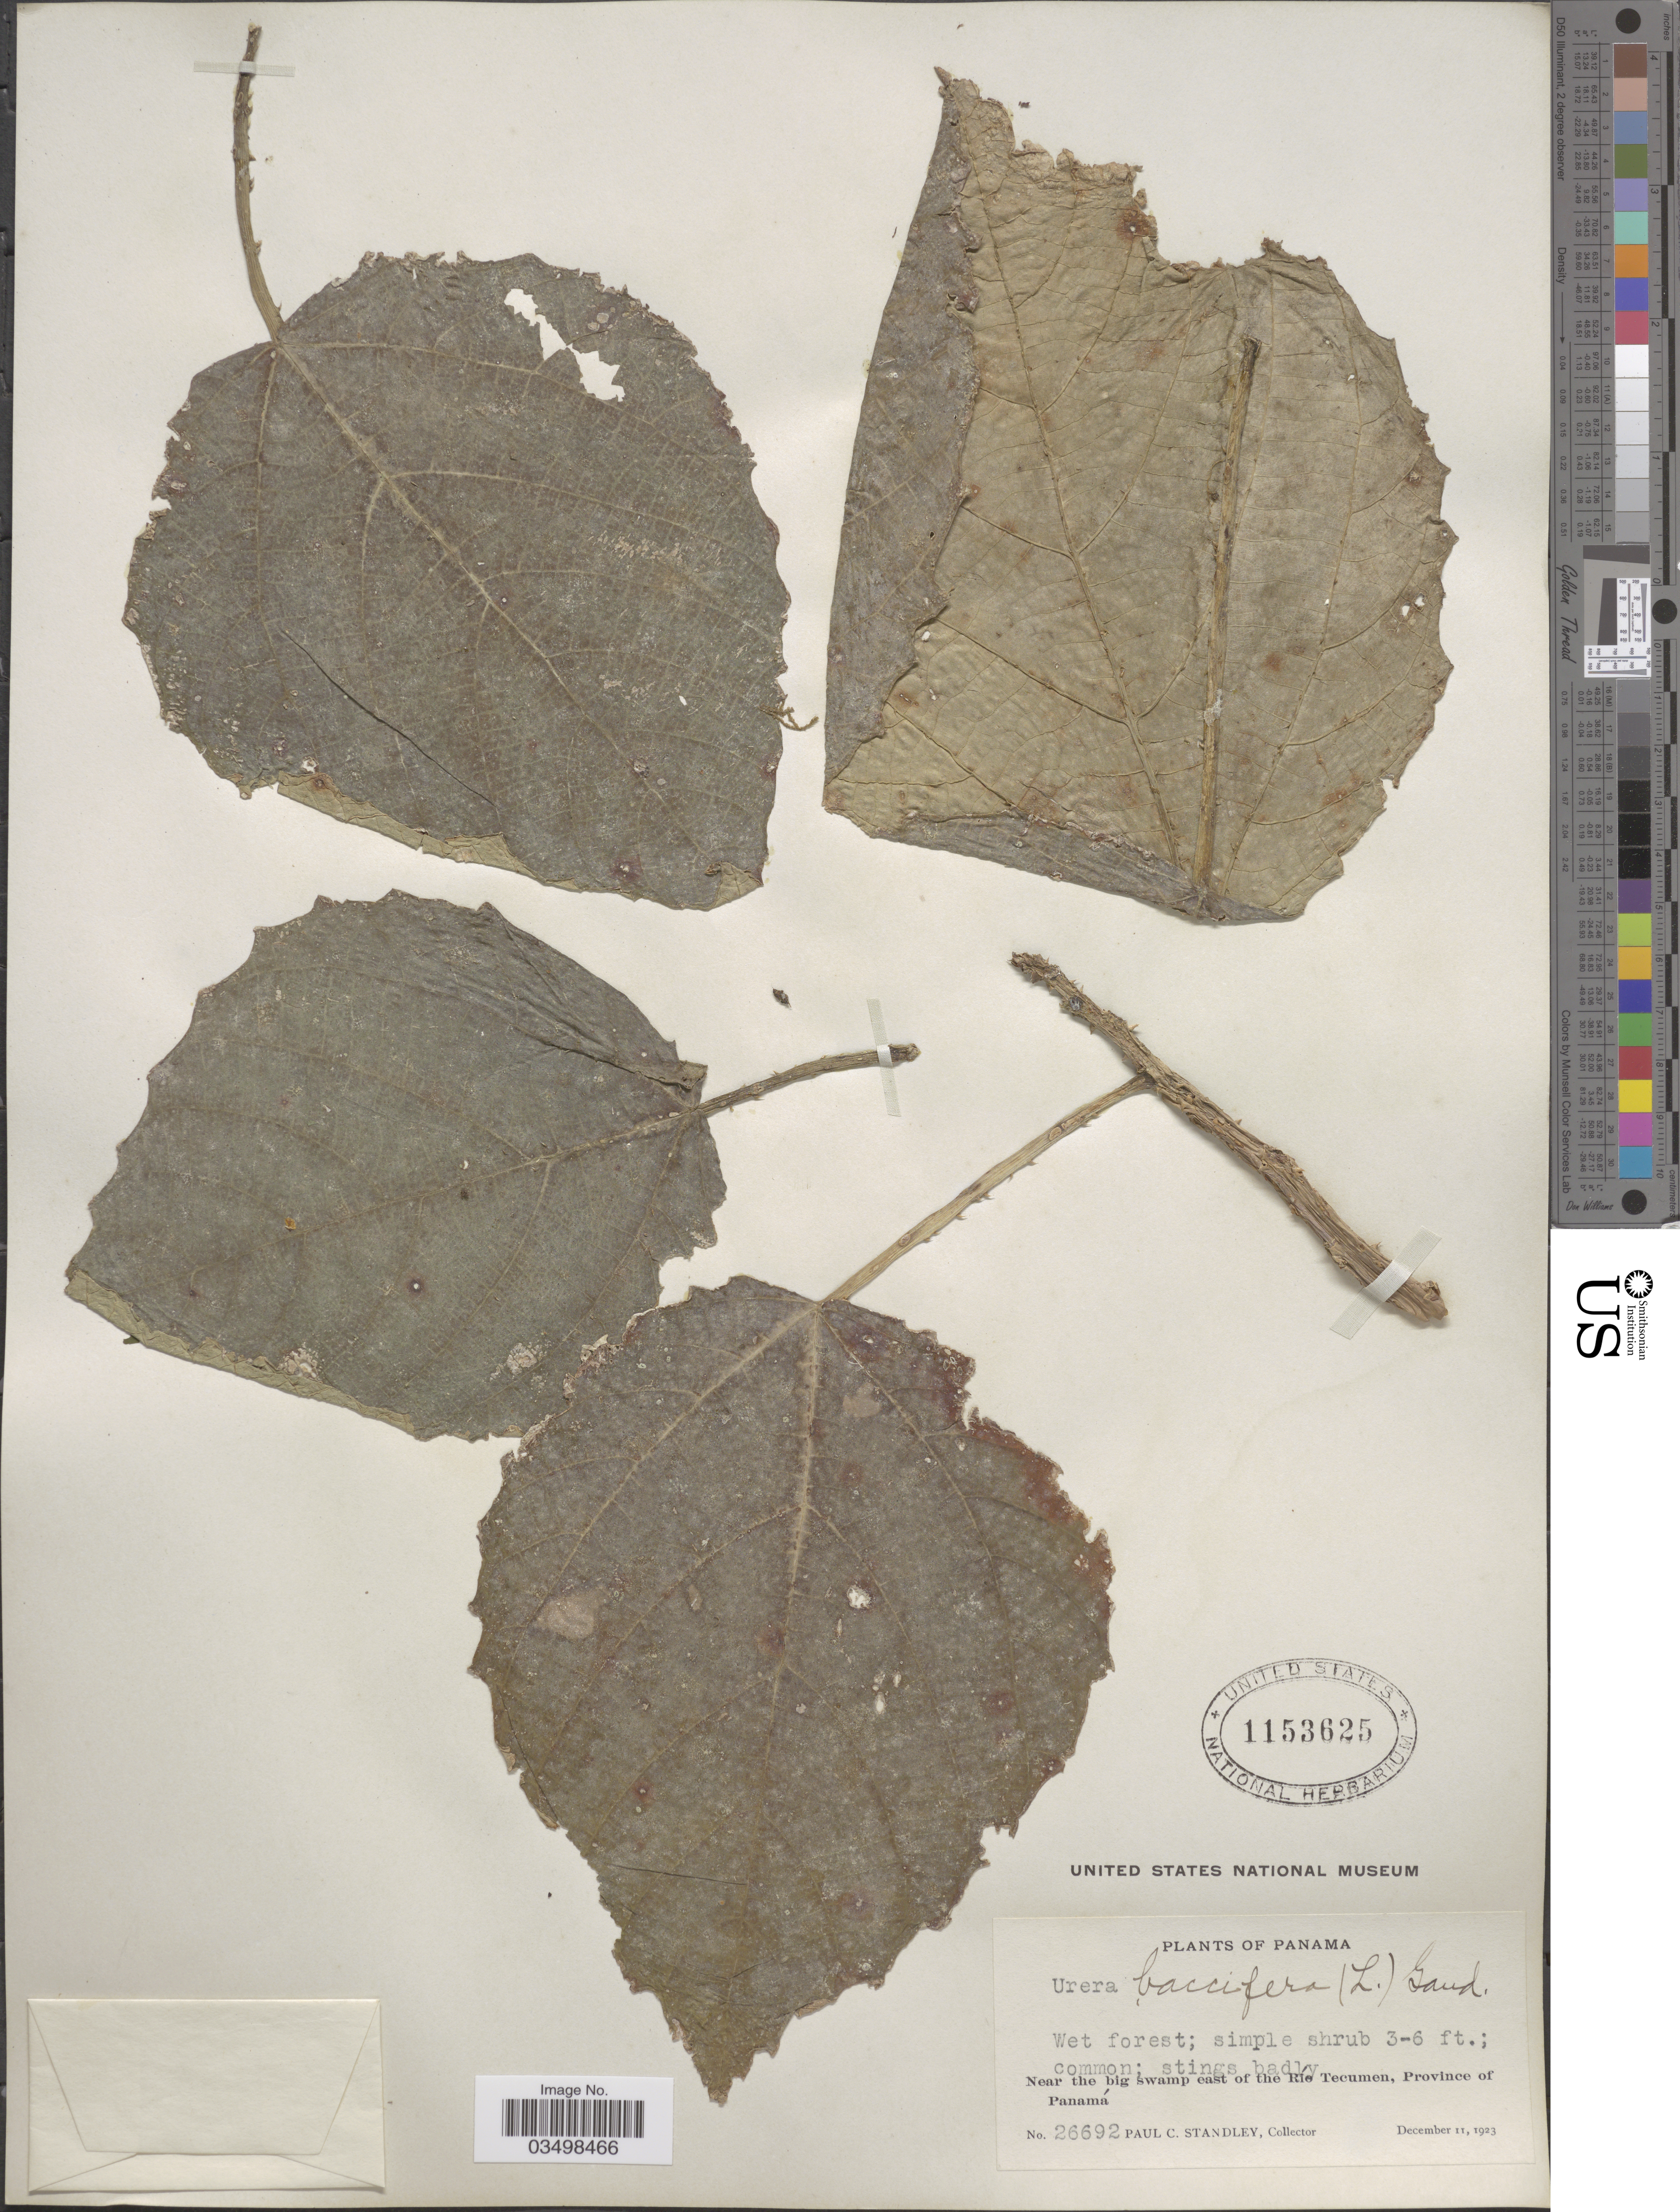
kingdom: Plantae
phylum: Tracheophyta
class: Magnoliopsida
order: Rosales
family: Urticaceae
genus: Urera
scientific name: Urera baccifera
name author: (L.) Gaudich. ex Wedd.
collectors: P. C. Standley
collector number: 26692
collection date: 1923-12-11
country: Panama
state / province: Panamá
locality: Near the big swamp east of the Río Tecumen, Province of Panamá.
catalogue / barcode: US 1153625